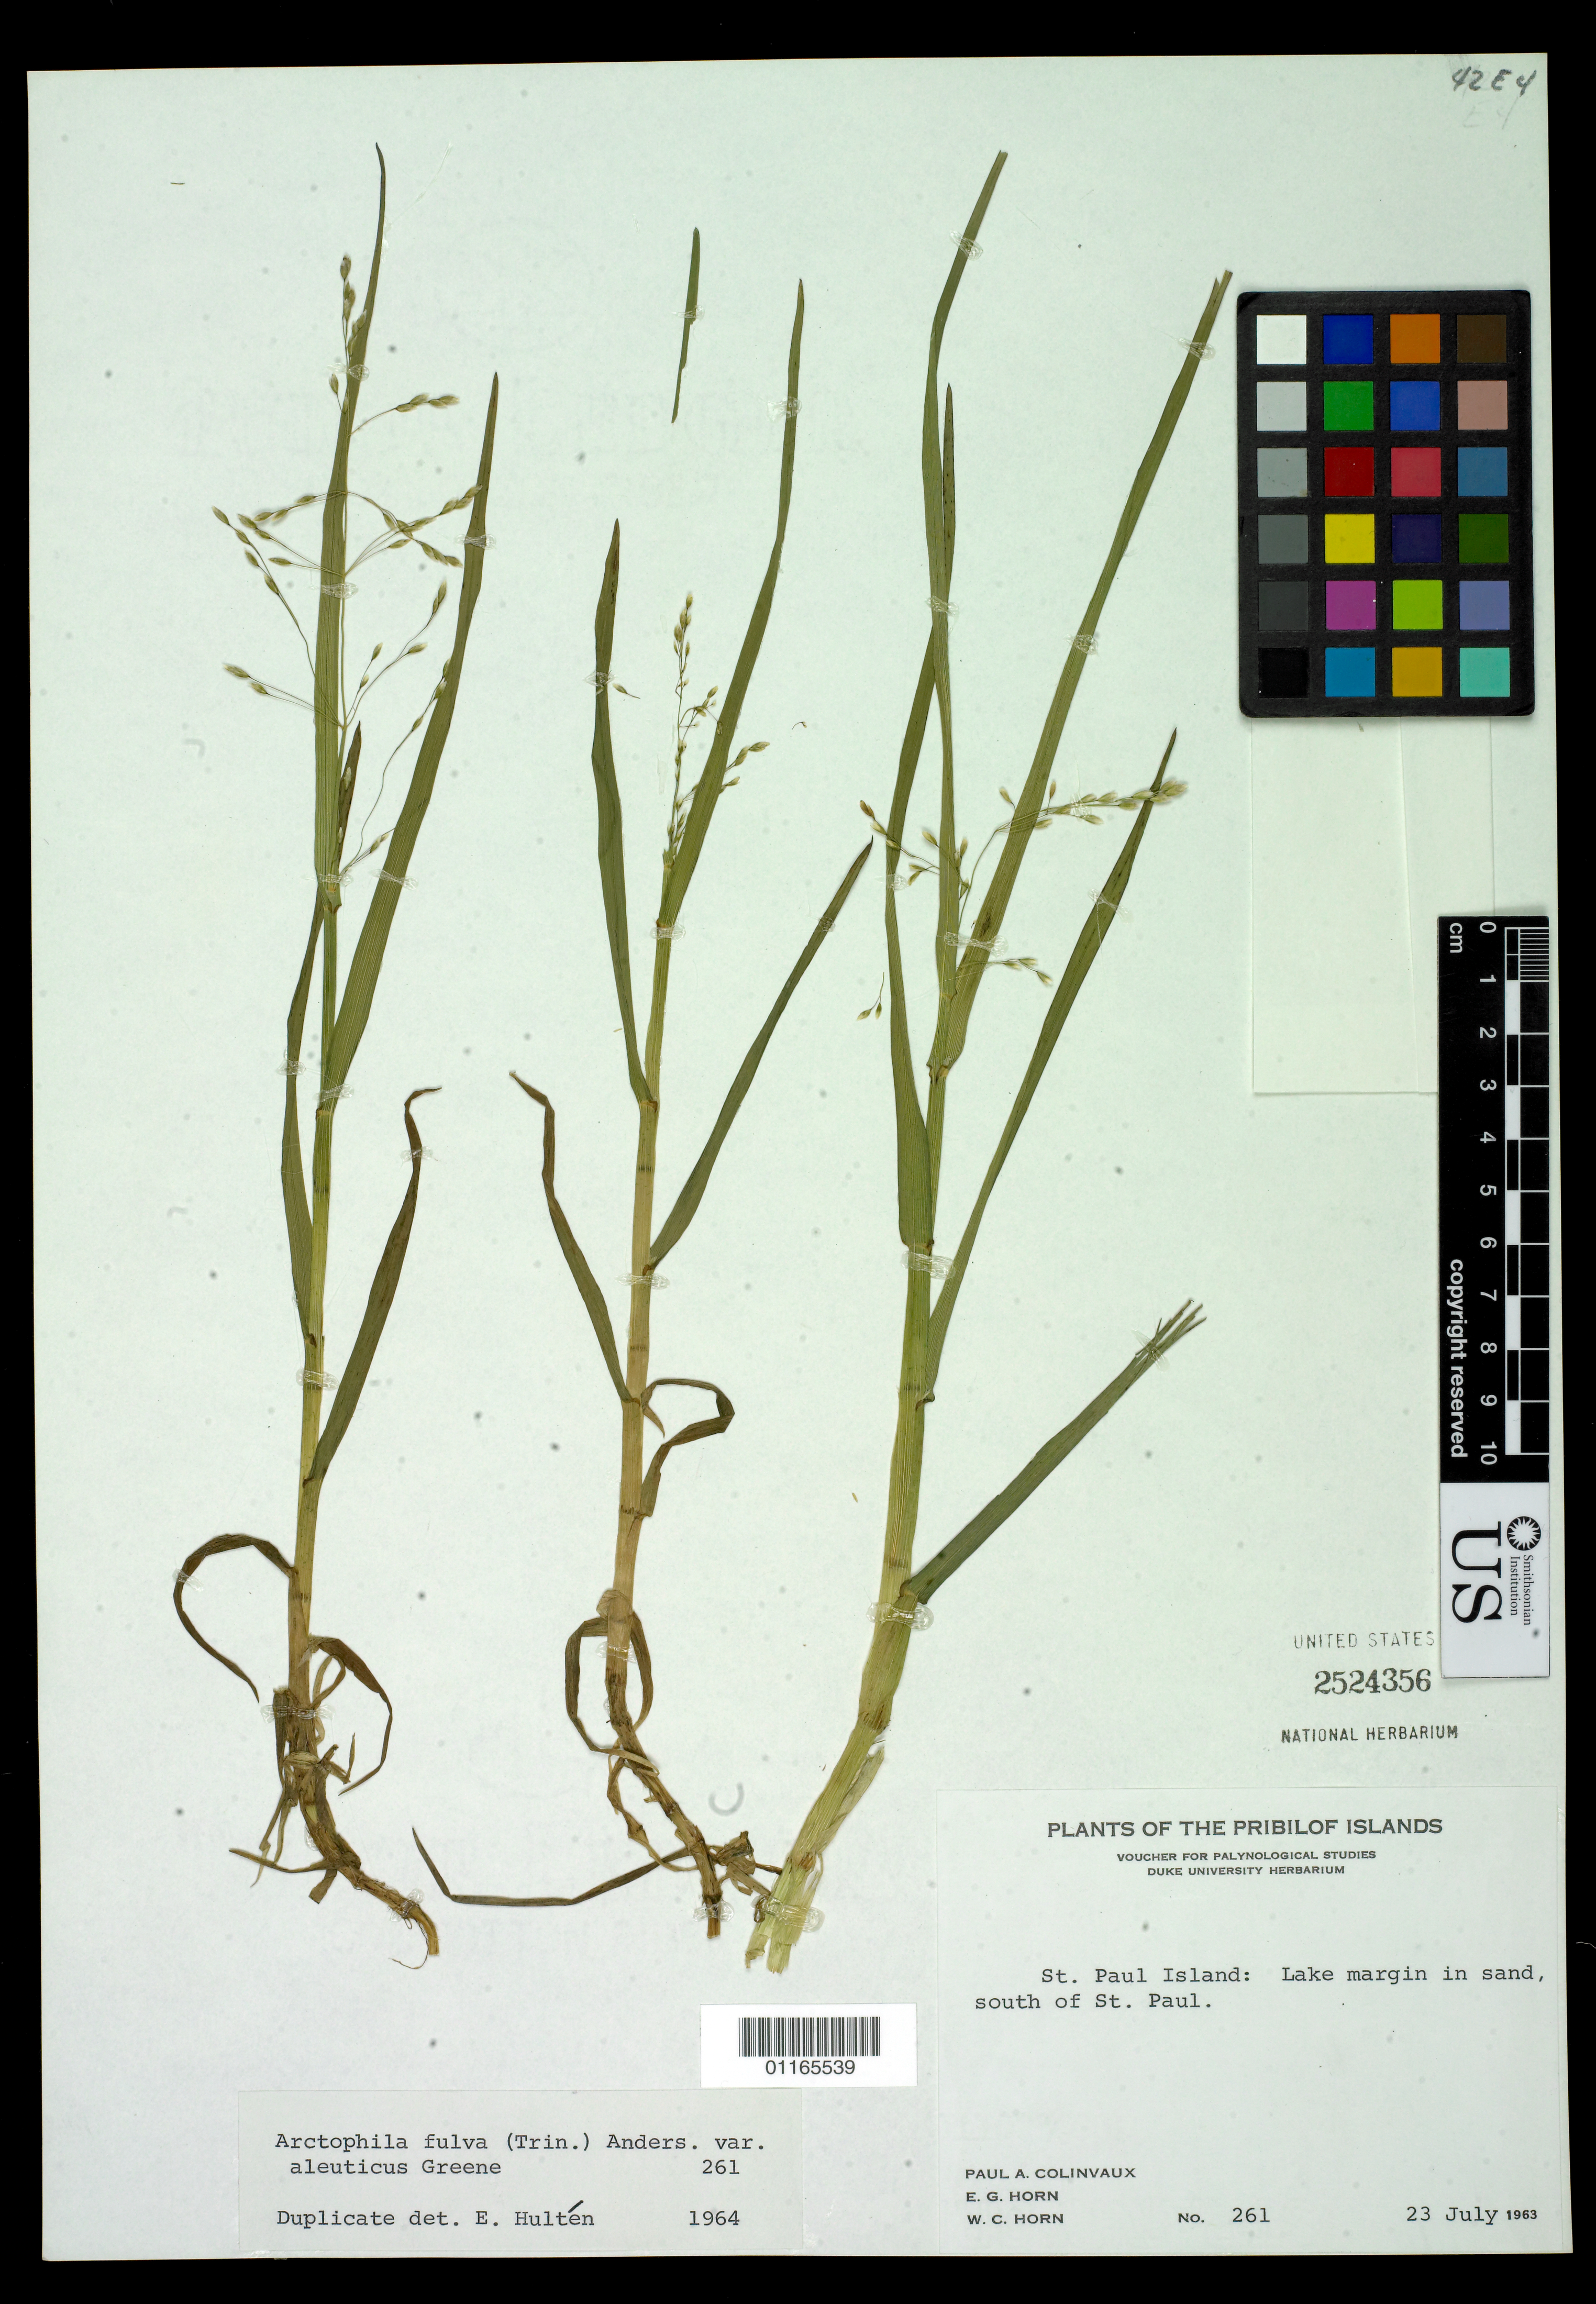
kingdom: Plantae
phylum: Tracheophyta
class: Liliopsida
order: Poales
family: Poaceae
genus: Arctophila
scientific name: Arctophila fulva var. aleuticus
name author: Greene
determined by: Hultén, [O.] Eric G.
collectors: P. Colinvaux, E. Horn & W. Horn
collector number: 261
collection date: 1963-07-23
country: United States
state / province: Alaska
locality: St. Paul Island; Lake margin in sand, South of St. Paul,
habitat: Lake margin in sand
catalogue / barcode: US 2524356